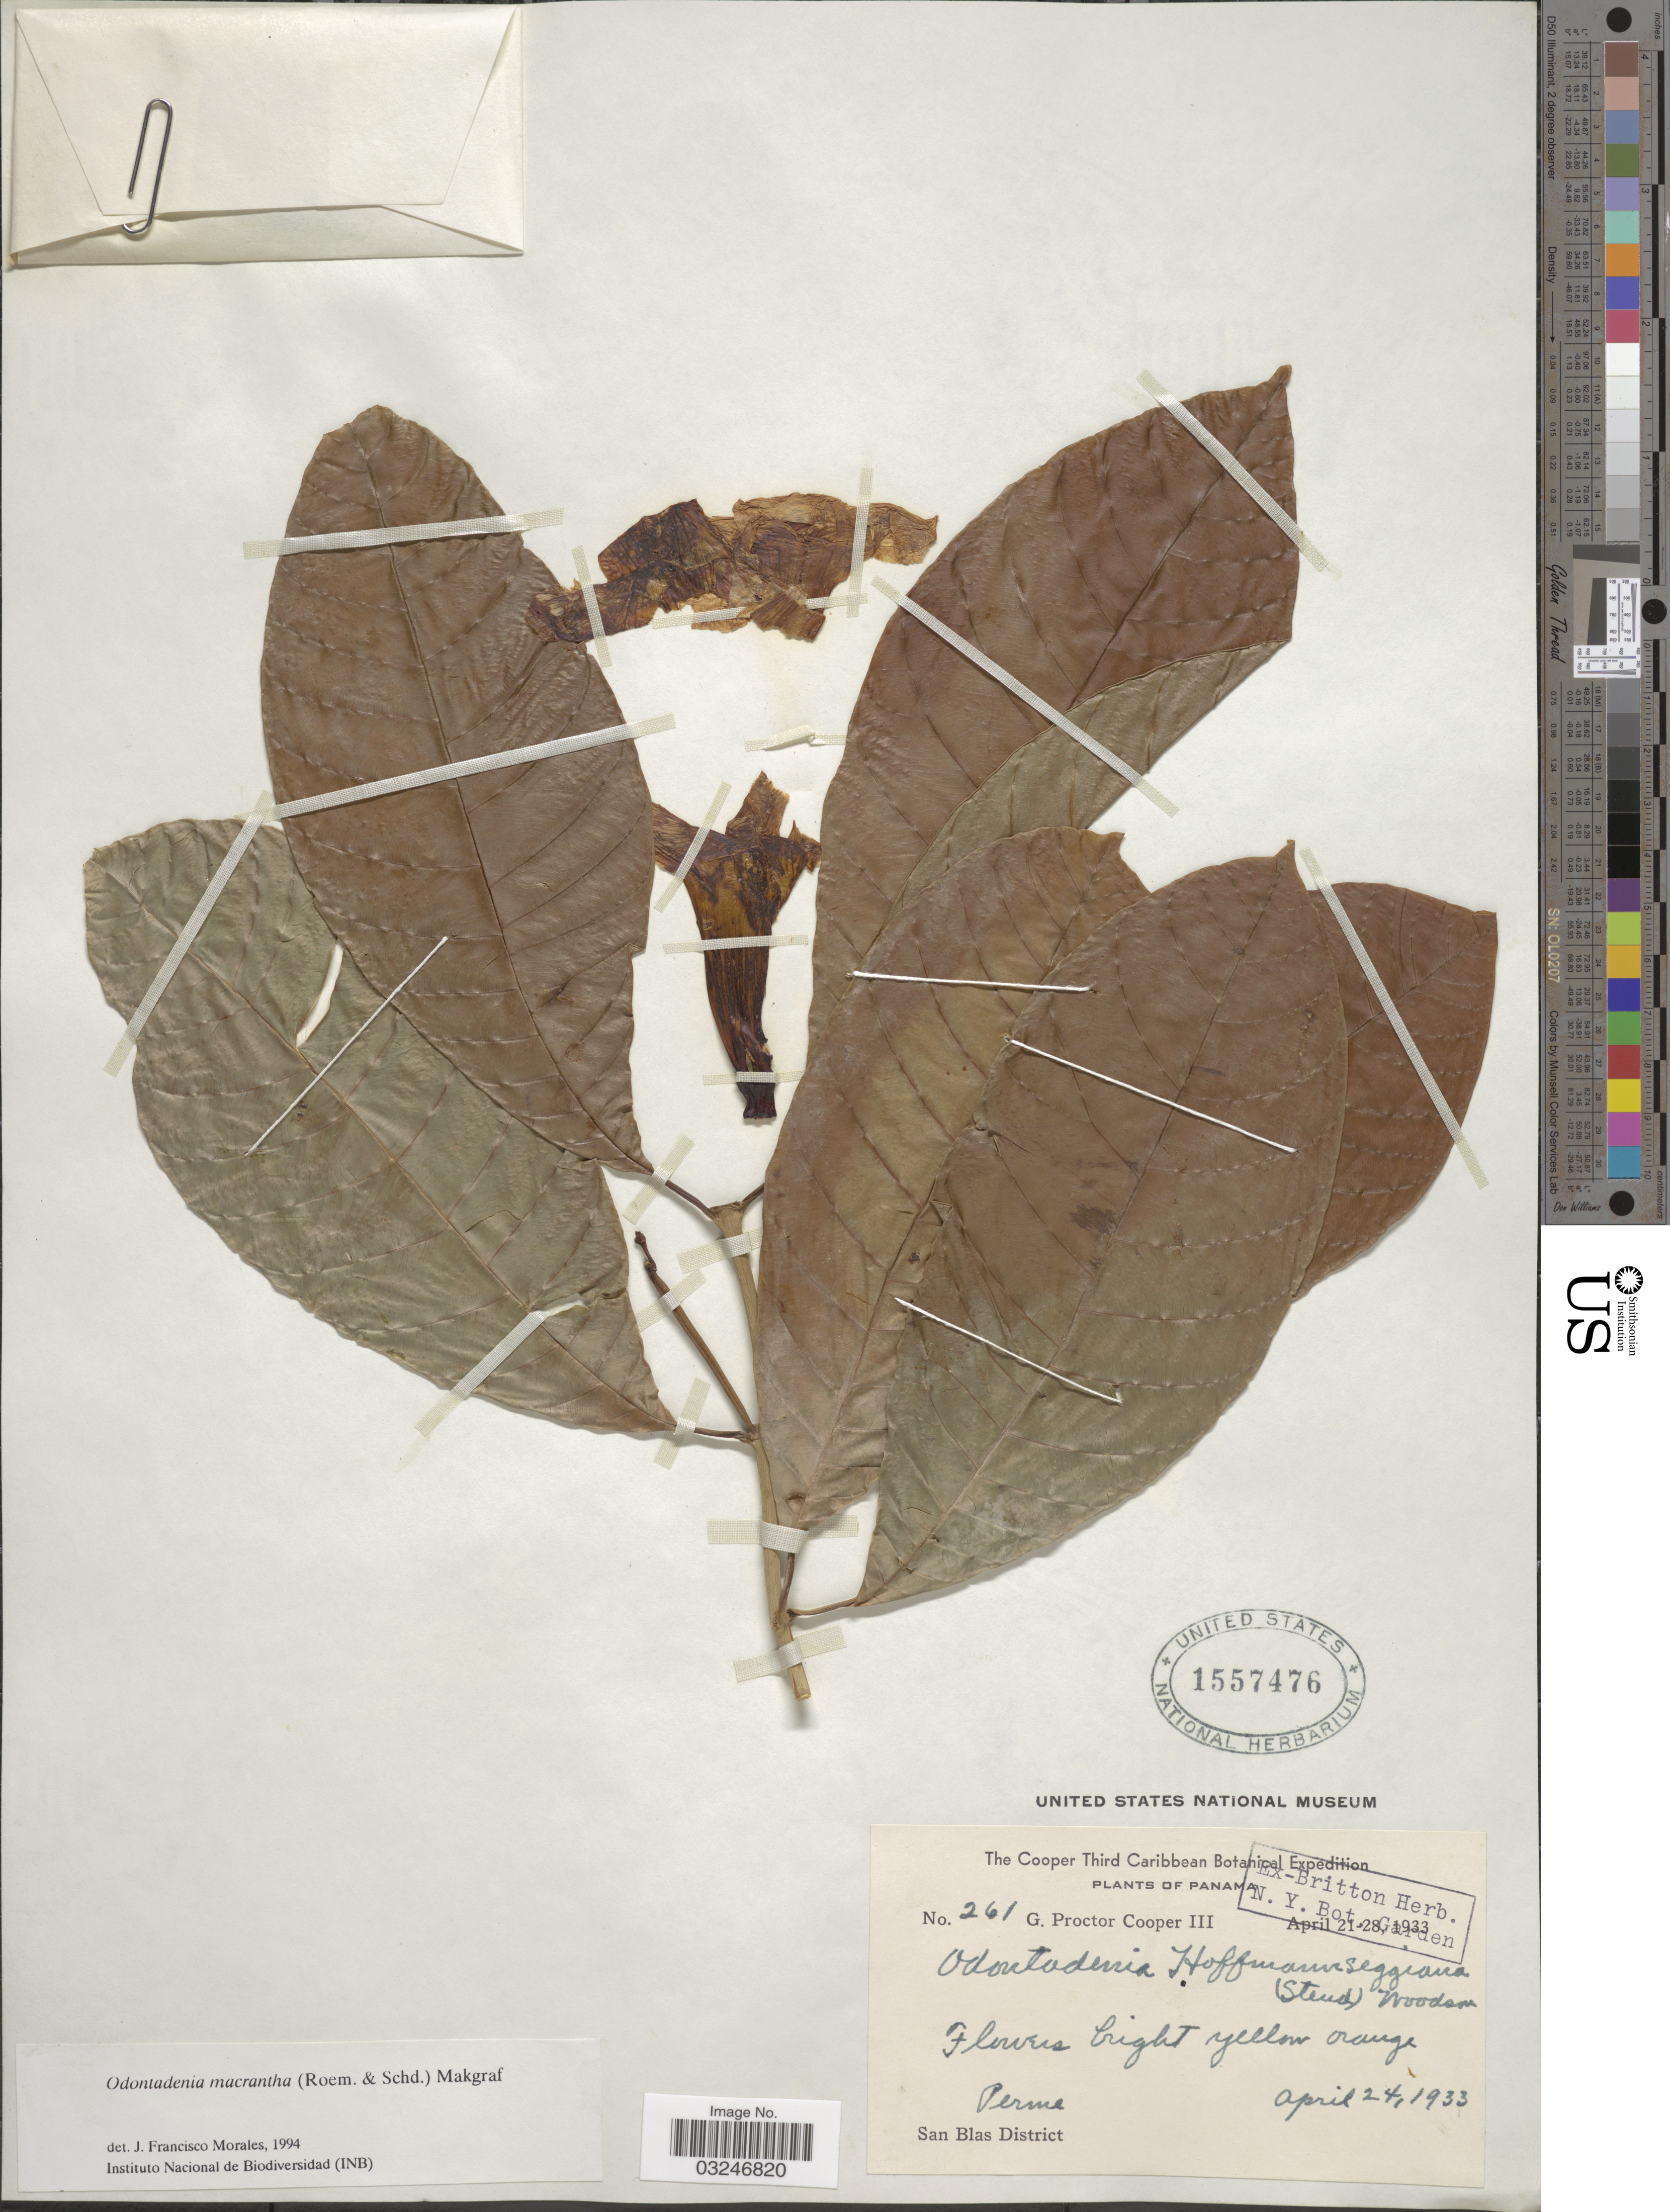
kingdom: Plantae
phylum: Tracheophyta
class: Magnoliopsida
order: Gentianales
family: Apocynaceae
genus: Odontadenia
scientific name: Odontadenia macrantha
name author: (Roem. & Schult.) Markgr.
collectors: G. Cooper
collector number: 261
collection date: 1933-04-24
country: Panama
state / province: Kuna Yala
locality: Perme. San Blas District.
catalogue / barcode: US 1557476